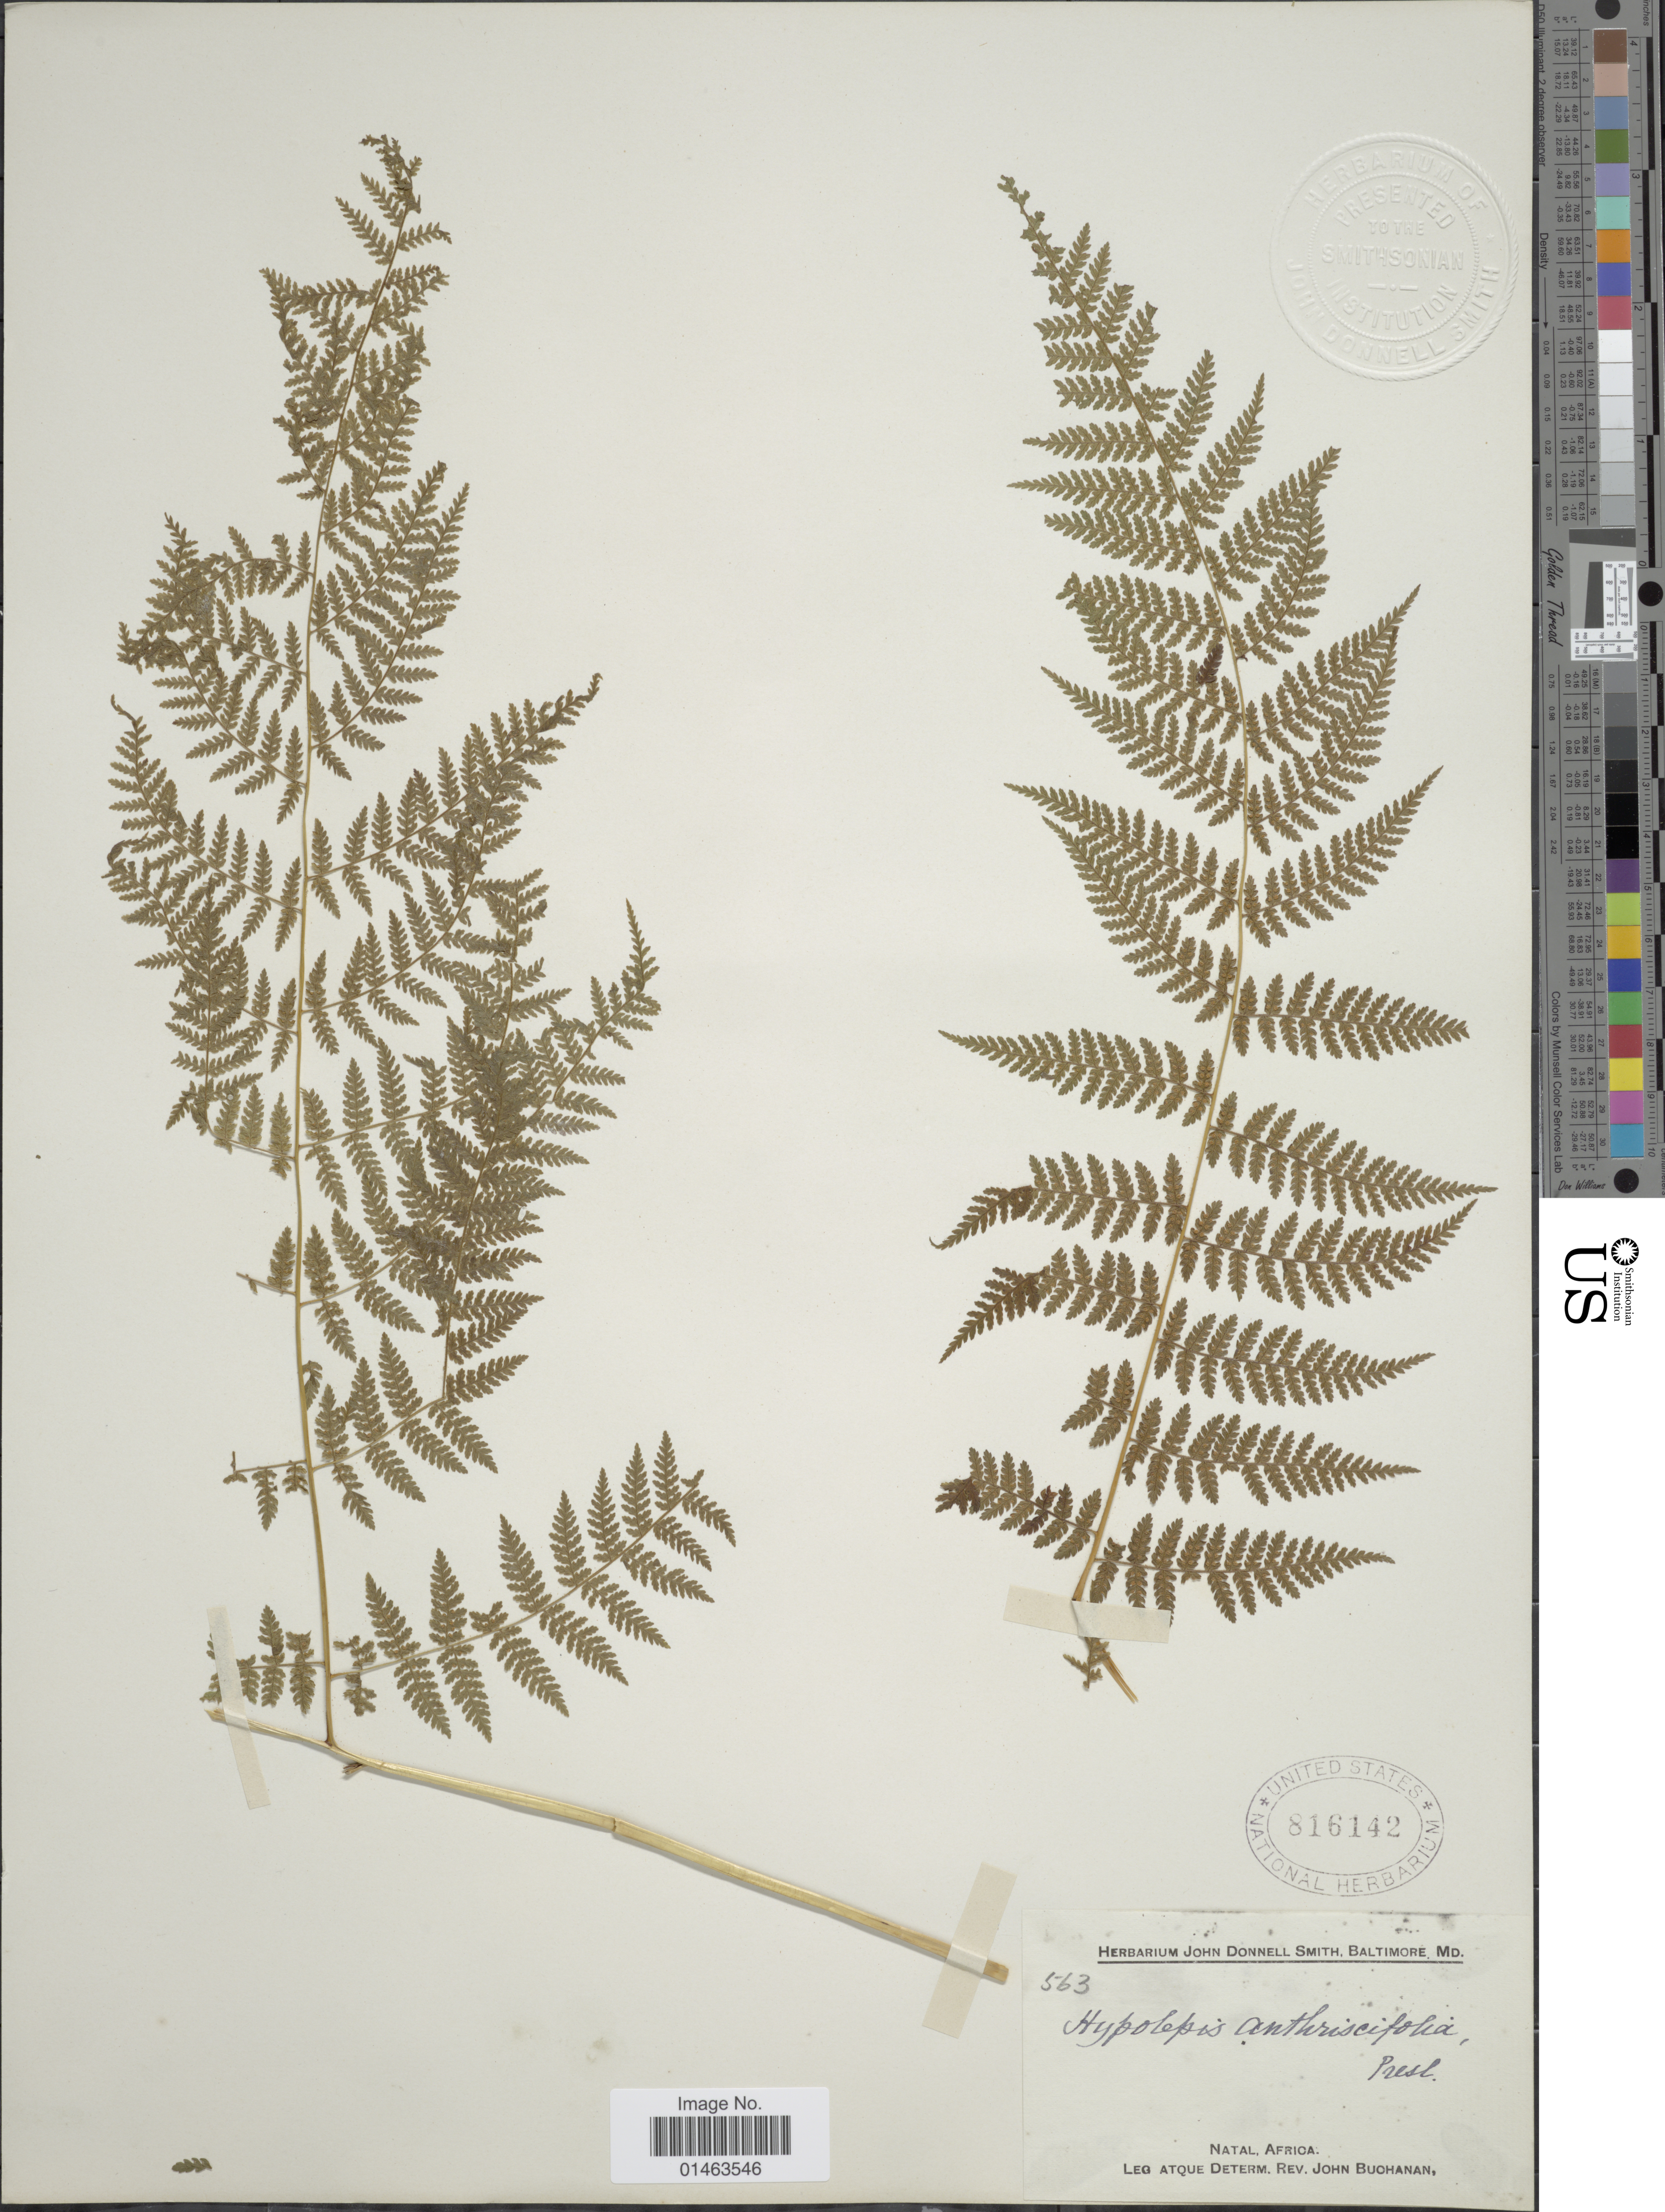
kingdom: Plantae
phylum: Tracheophyta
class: Polypodiopsida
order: Polypodiales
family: Dennstaedtiaceae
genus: Hypolepis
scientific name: Hypolepis sparsisora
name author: (Schrad.) Kuhn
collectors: Atque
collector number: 563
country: South Africa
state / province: KwaZulu-Natal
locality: Natal, Africa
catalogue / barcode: US 816142